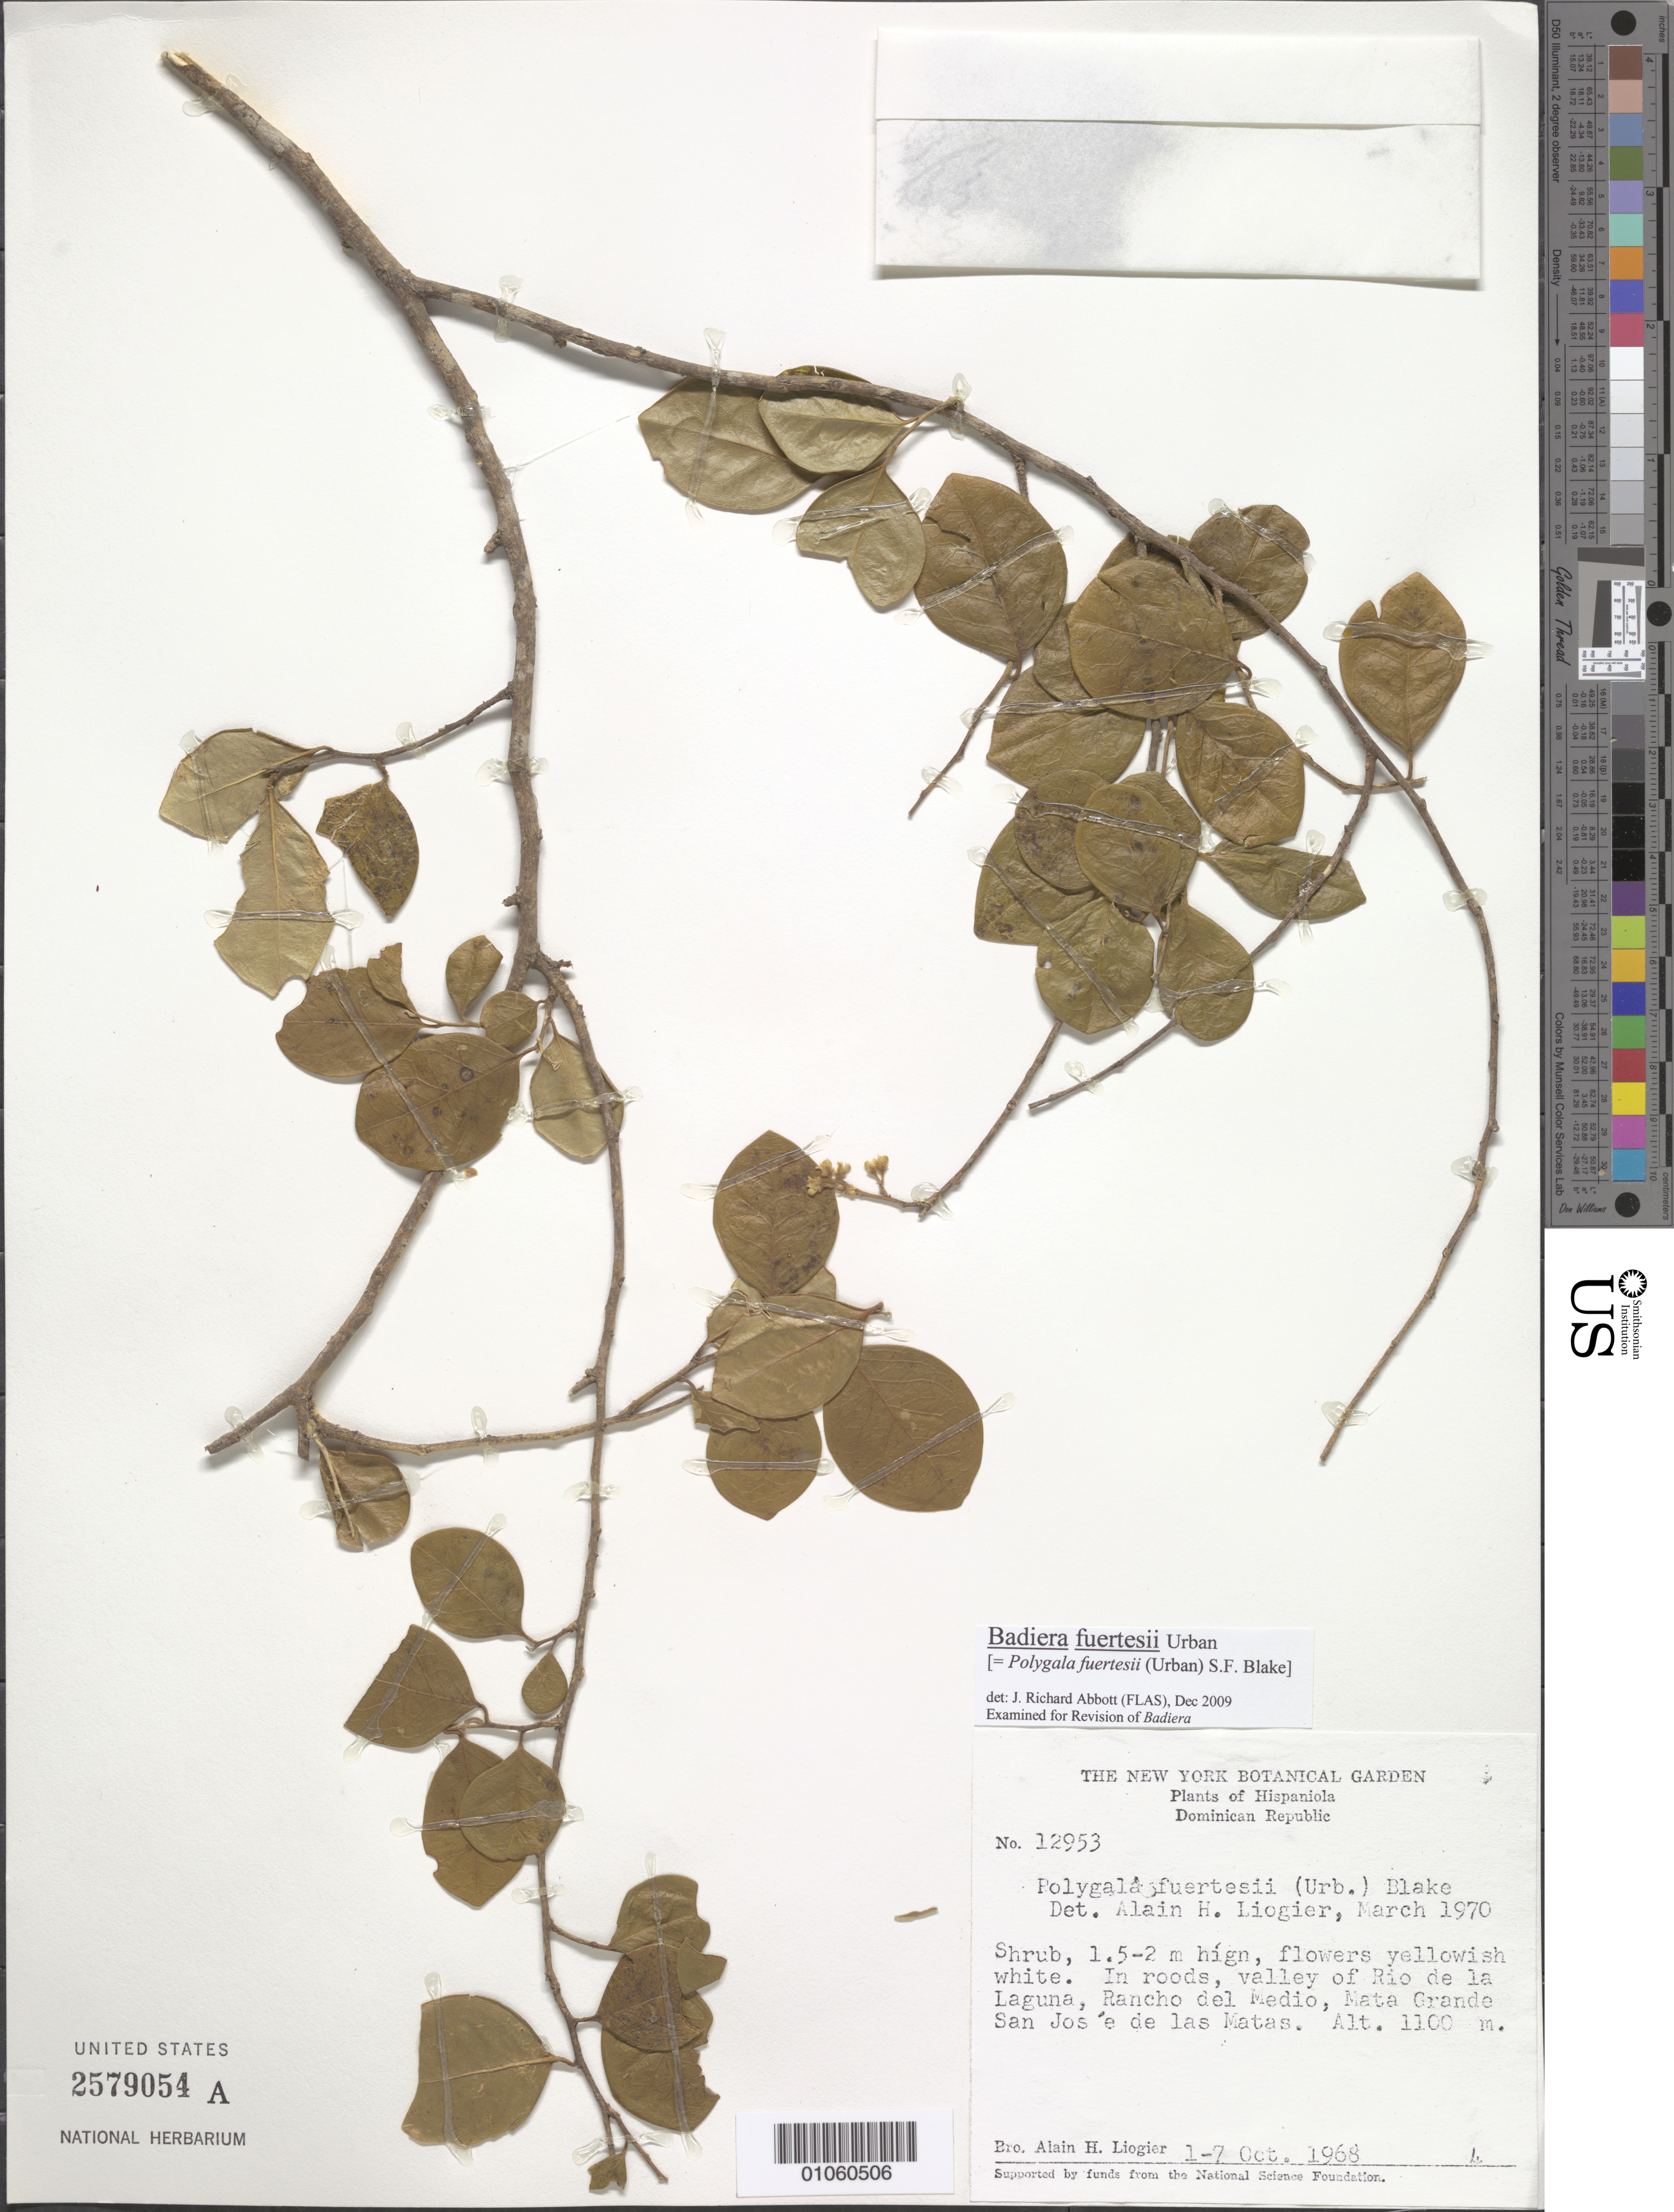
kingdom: Plantae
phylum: Tracheophyta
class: Magnoliopsida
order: Fabales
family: Polygalaceae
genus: Badiera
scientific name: Badiera fuertesii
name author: Urb.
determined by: Abbott, J. R., (FLAS)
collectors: A. H. Liogier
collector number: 12953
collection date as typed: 01 Oct 1968 to 07 Oct 1968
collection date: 1968-10-01/1968-10-07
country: Dominican Republic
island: Hispaniola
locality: Río de la Laguna , Rancho del Medio, Mata Grande San José de las Matas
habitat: In woods, valley of river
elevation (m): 1100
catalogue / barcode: US 2579054A